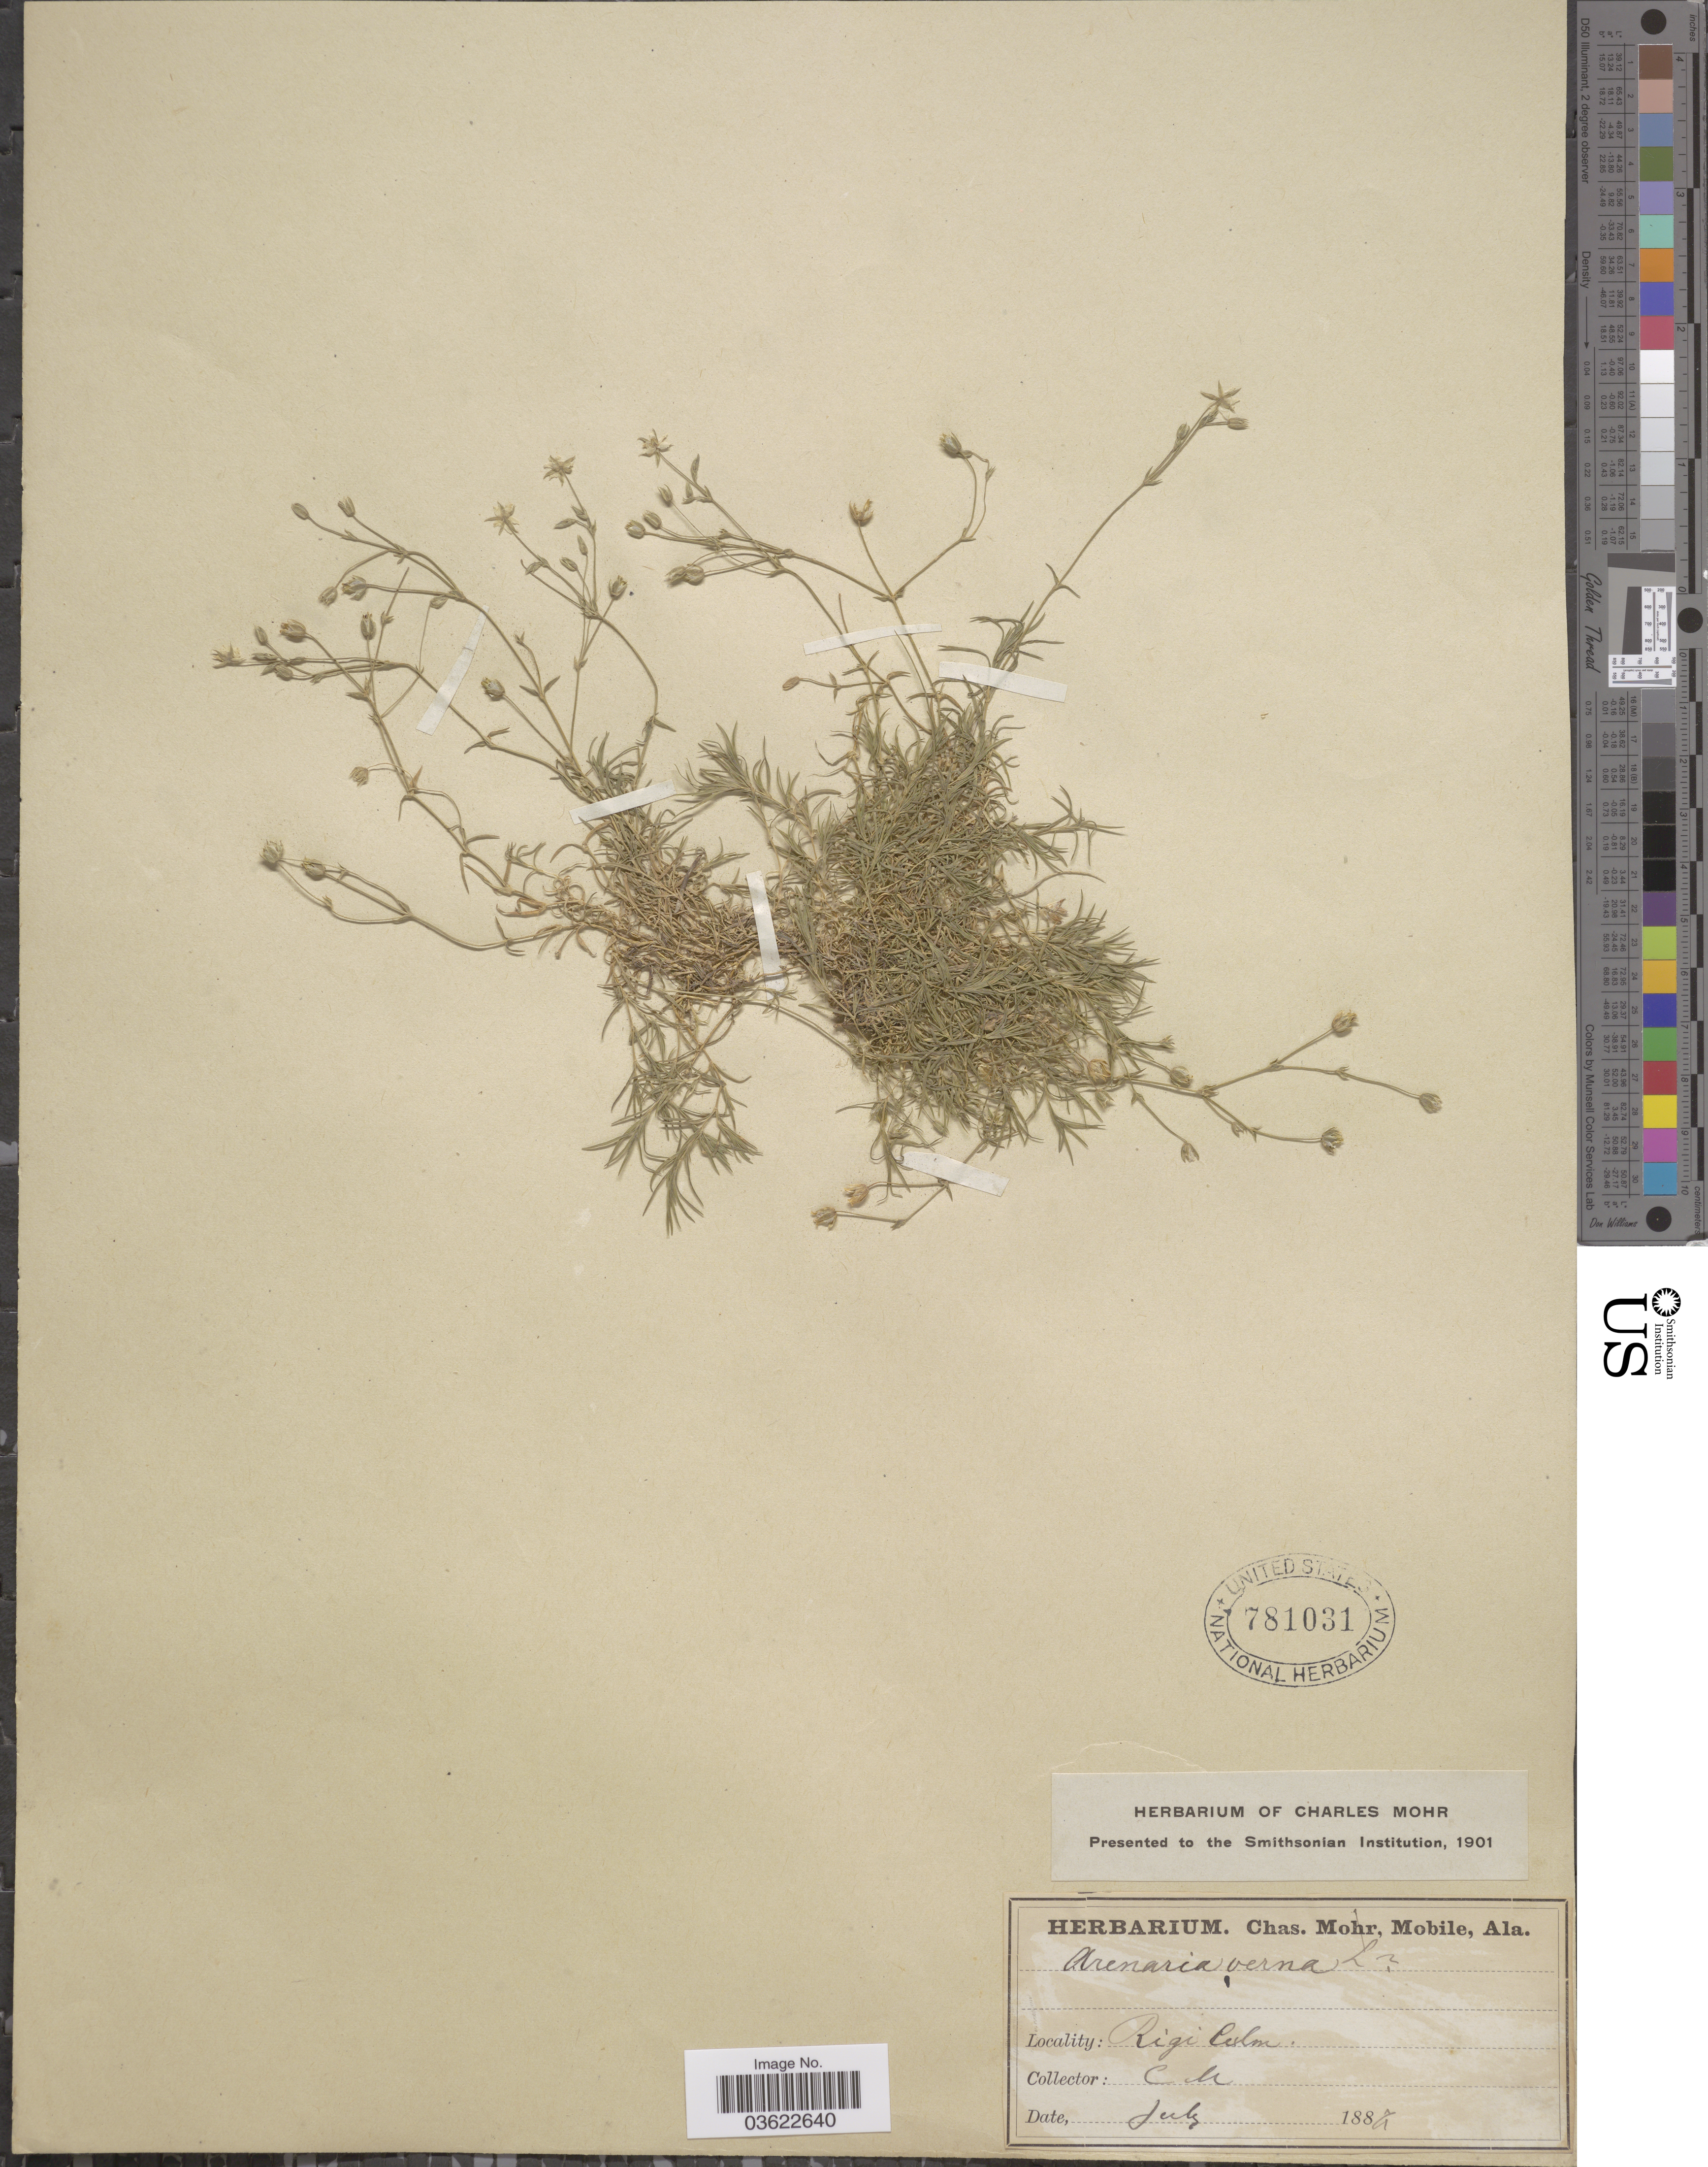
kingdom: Plantae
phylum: Tracheophyta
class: Magnoliopsida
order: Caryophyllales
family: Caryophyllaceae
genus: Arenaria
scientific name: Arenaria verna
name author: L.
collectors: Mohr, C. T. (herbarium)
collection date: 1887-07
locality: Rigi Palm [interpreted].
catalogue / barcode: US 781031